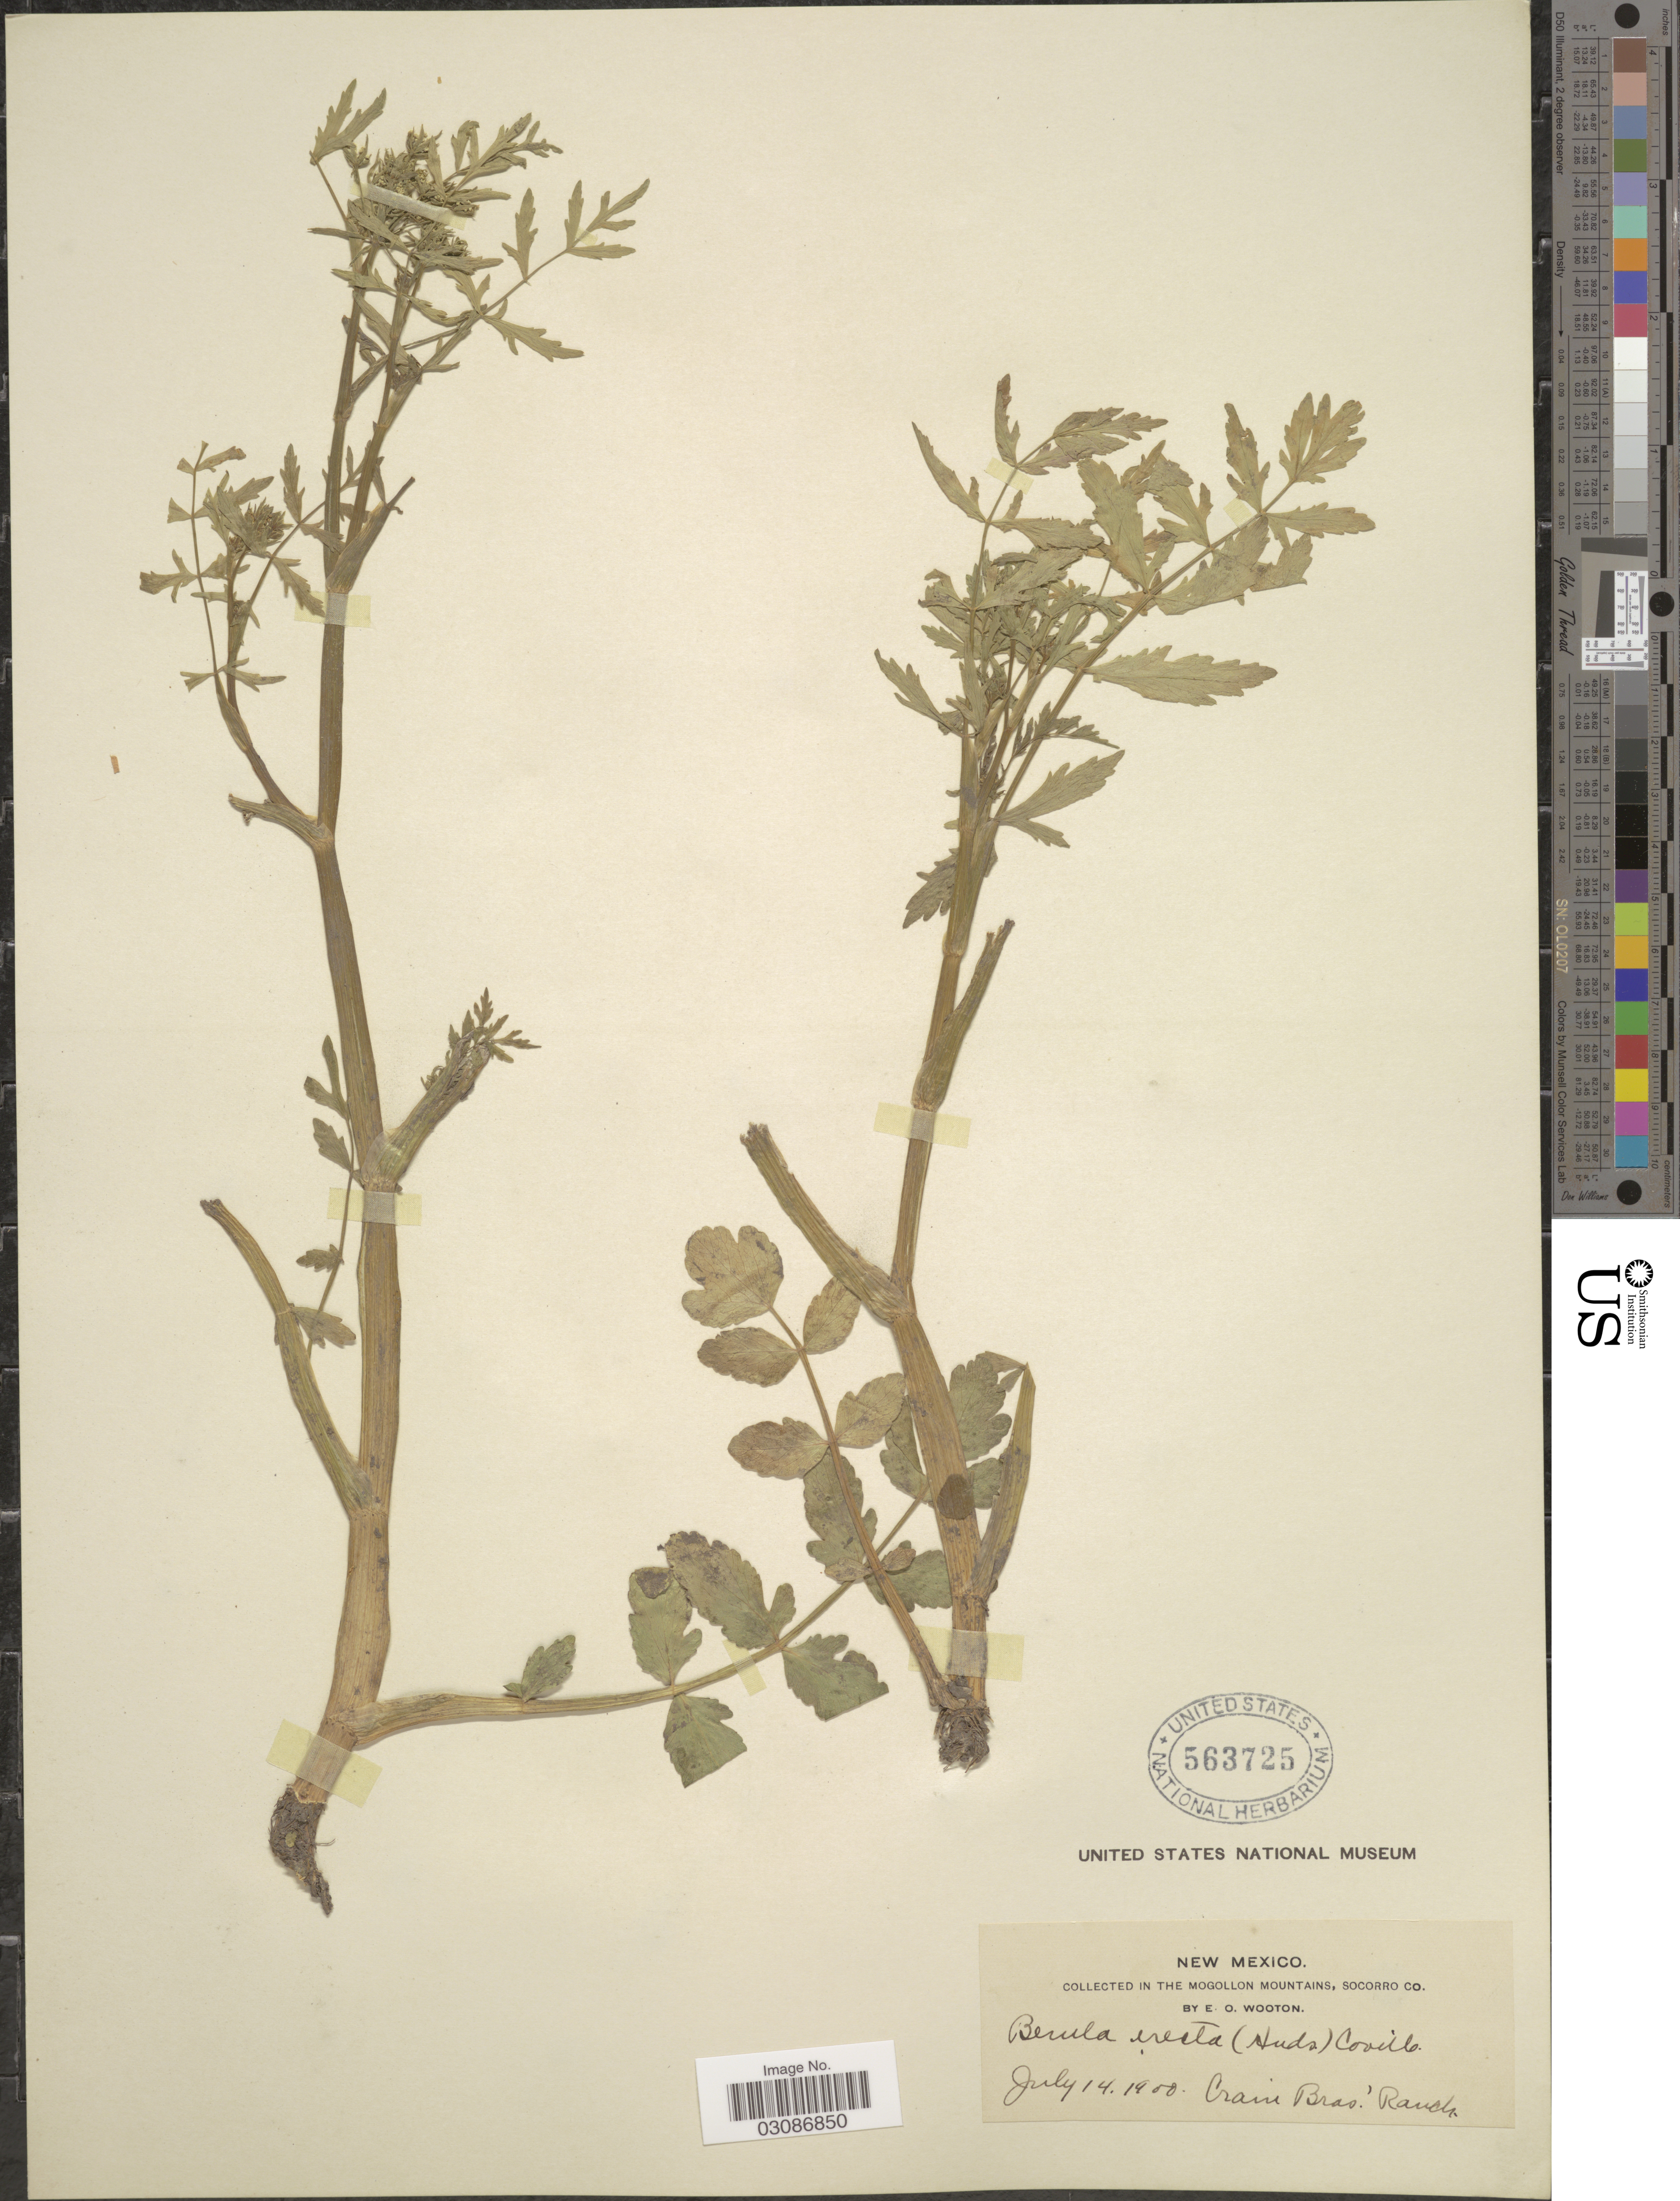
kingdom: Plantae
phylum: Tracheophyta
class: Magnoliopsida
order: Apiales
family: Apiaceae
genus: Berula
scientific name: Berula erecta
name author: (Huds.) Coville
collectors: E. O. Wooton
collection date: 1900-07-14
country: United States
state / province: New Mexico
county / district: Socorro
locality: The Mogollon Mountains, Crain Bros. Ranch.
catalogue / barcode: US 563725